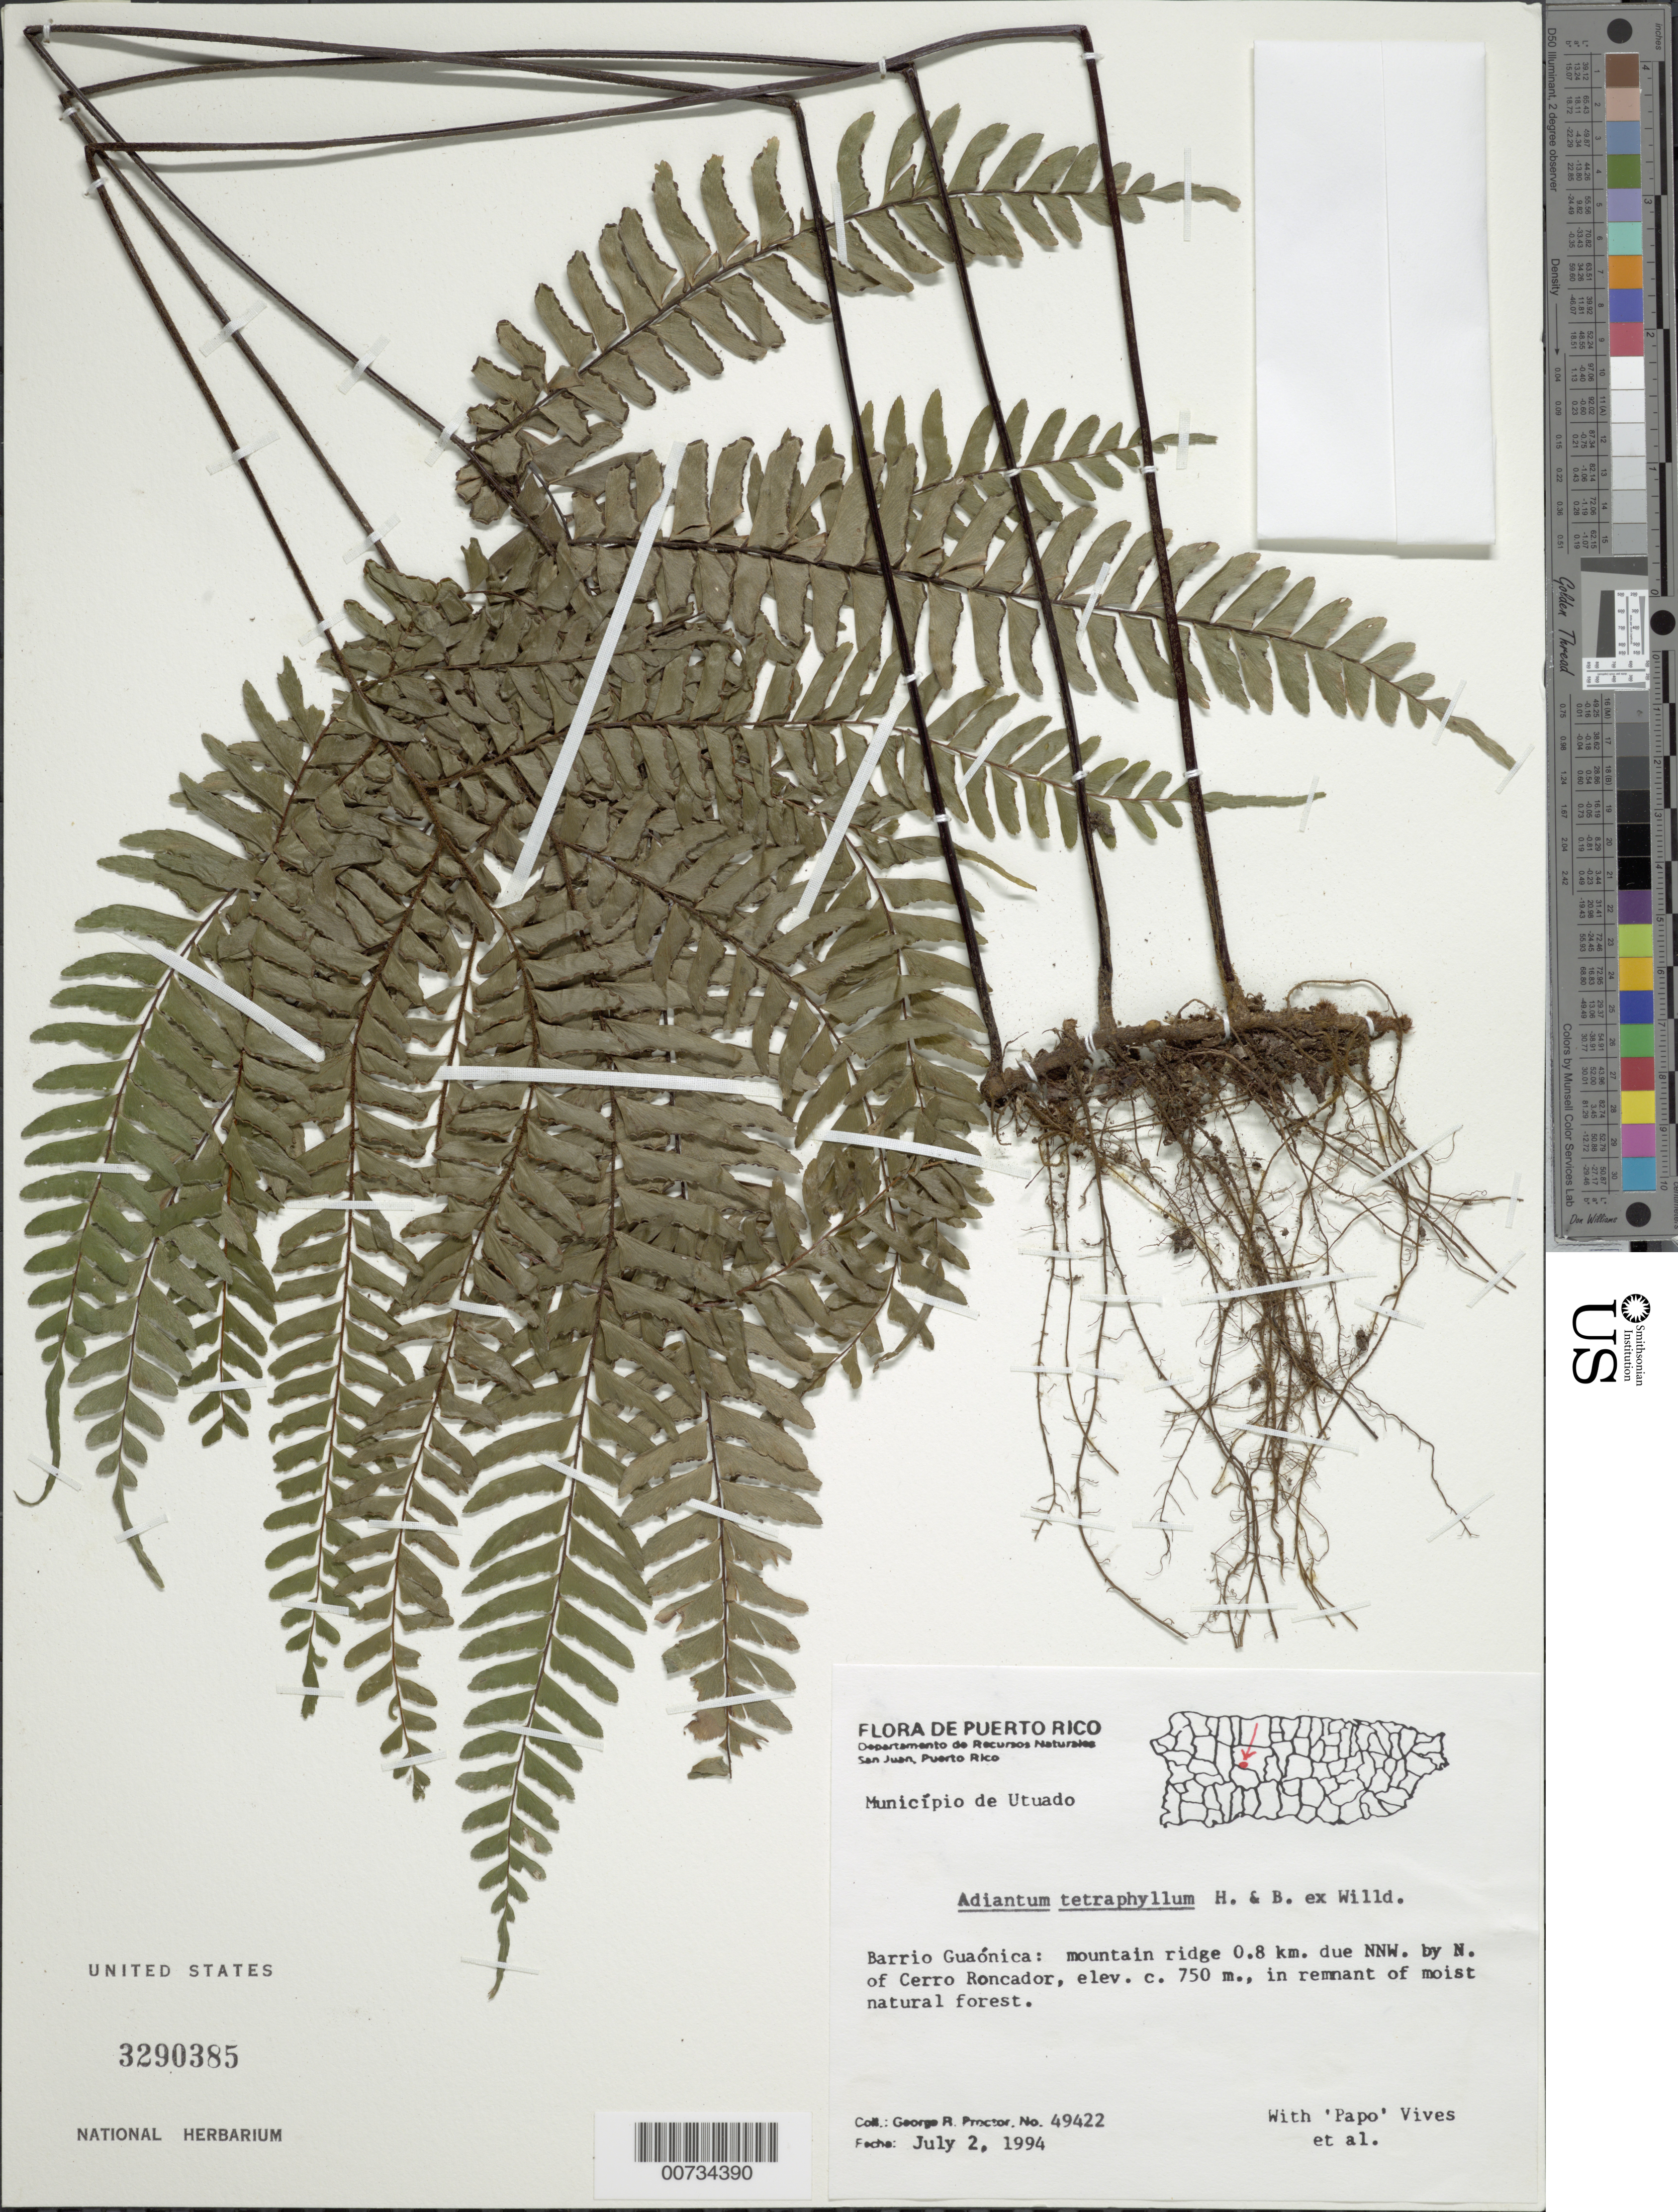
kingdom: Plantae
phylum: Tracheophyta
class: Polypodiopsida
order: Polypodiales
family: Pteridaceae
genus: Adiantum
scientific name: Adiantum tetraphyllum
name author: Humb. & Bonpl. ex Willd.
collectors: G. R. Proctor, P. Vives & et al.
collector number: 49422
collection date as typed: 02 Jul 1994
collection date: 1994-07-02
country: Puerto Rico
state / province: Utuado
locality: Barrio Guaónica: mountain range 0.8 km due NNW by N of Cerro Roncador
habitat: In remnant of moist natural forest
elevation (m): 750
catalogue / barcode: US 3290385